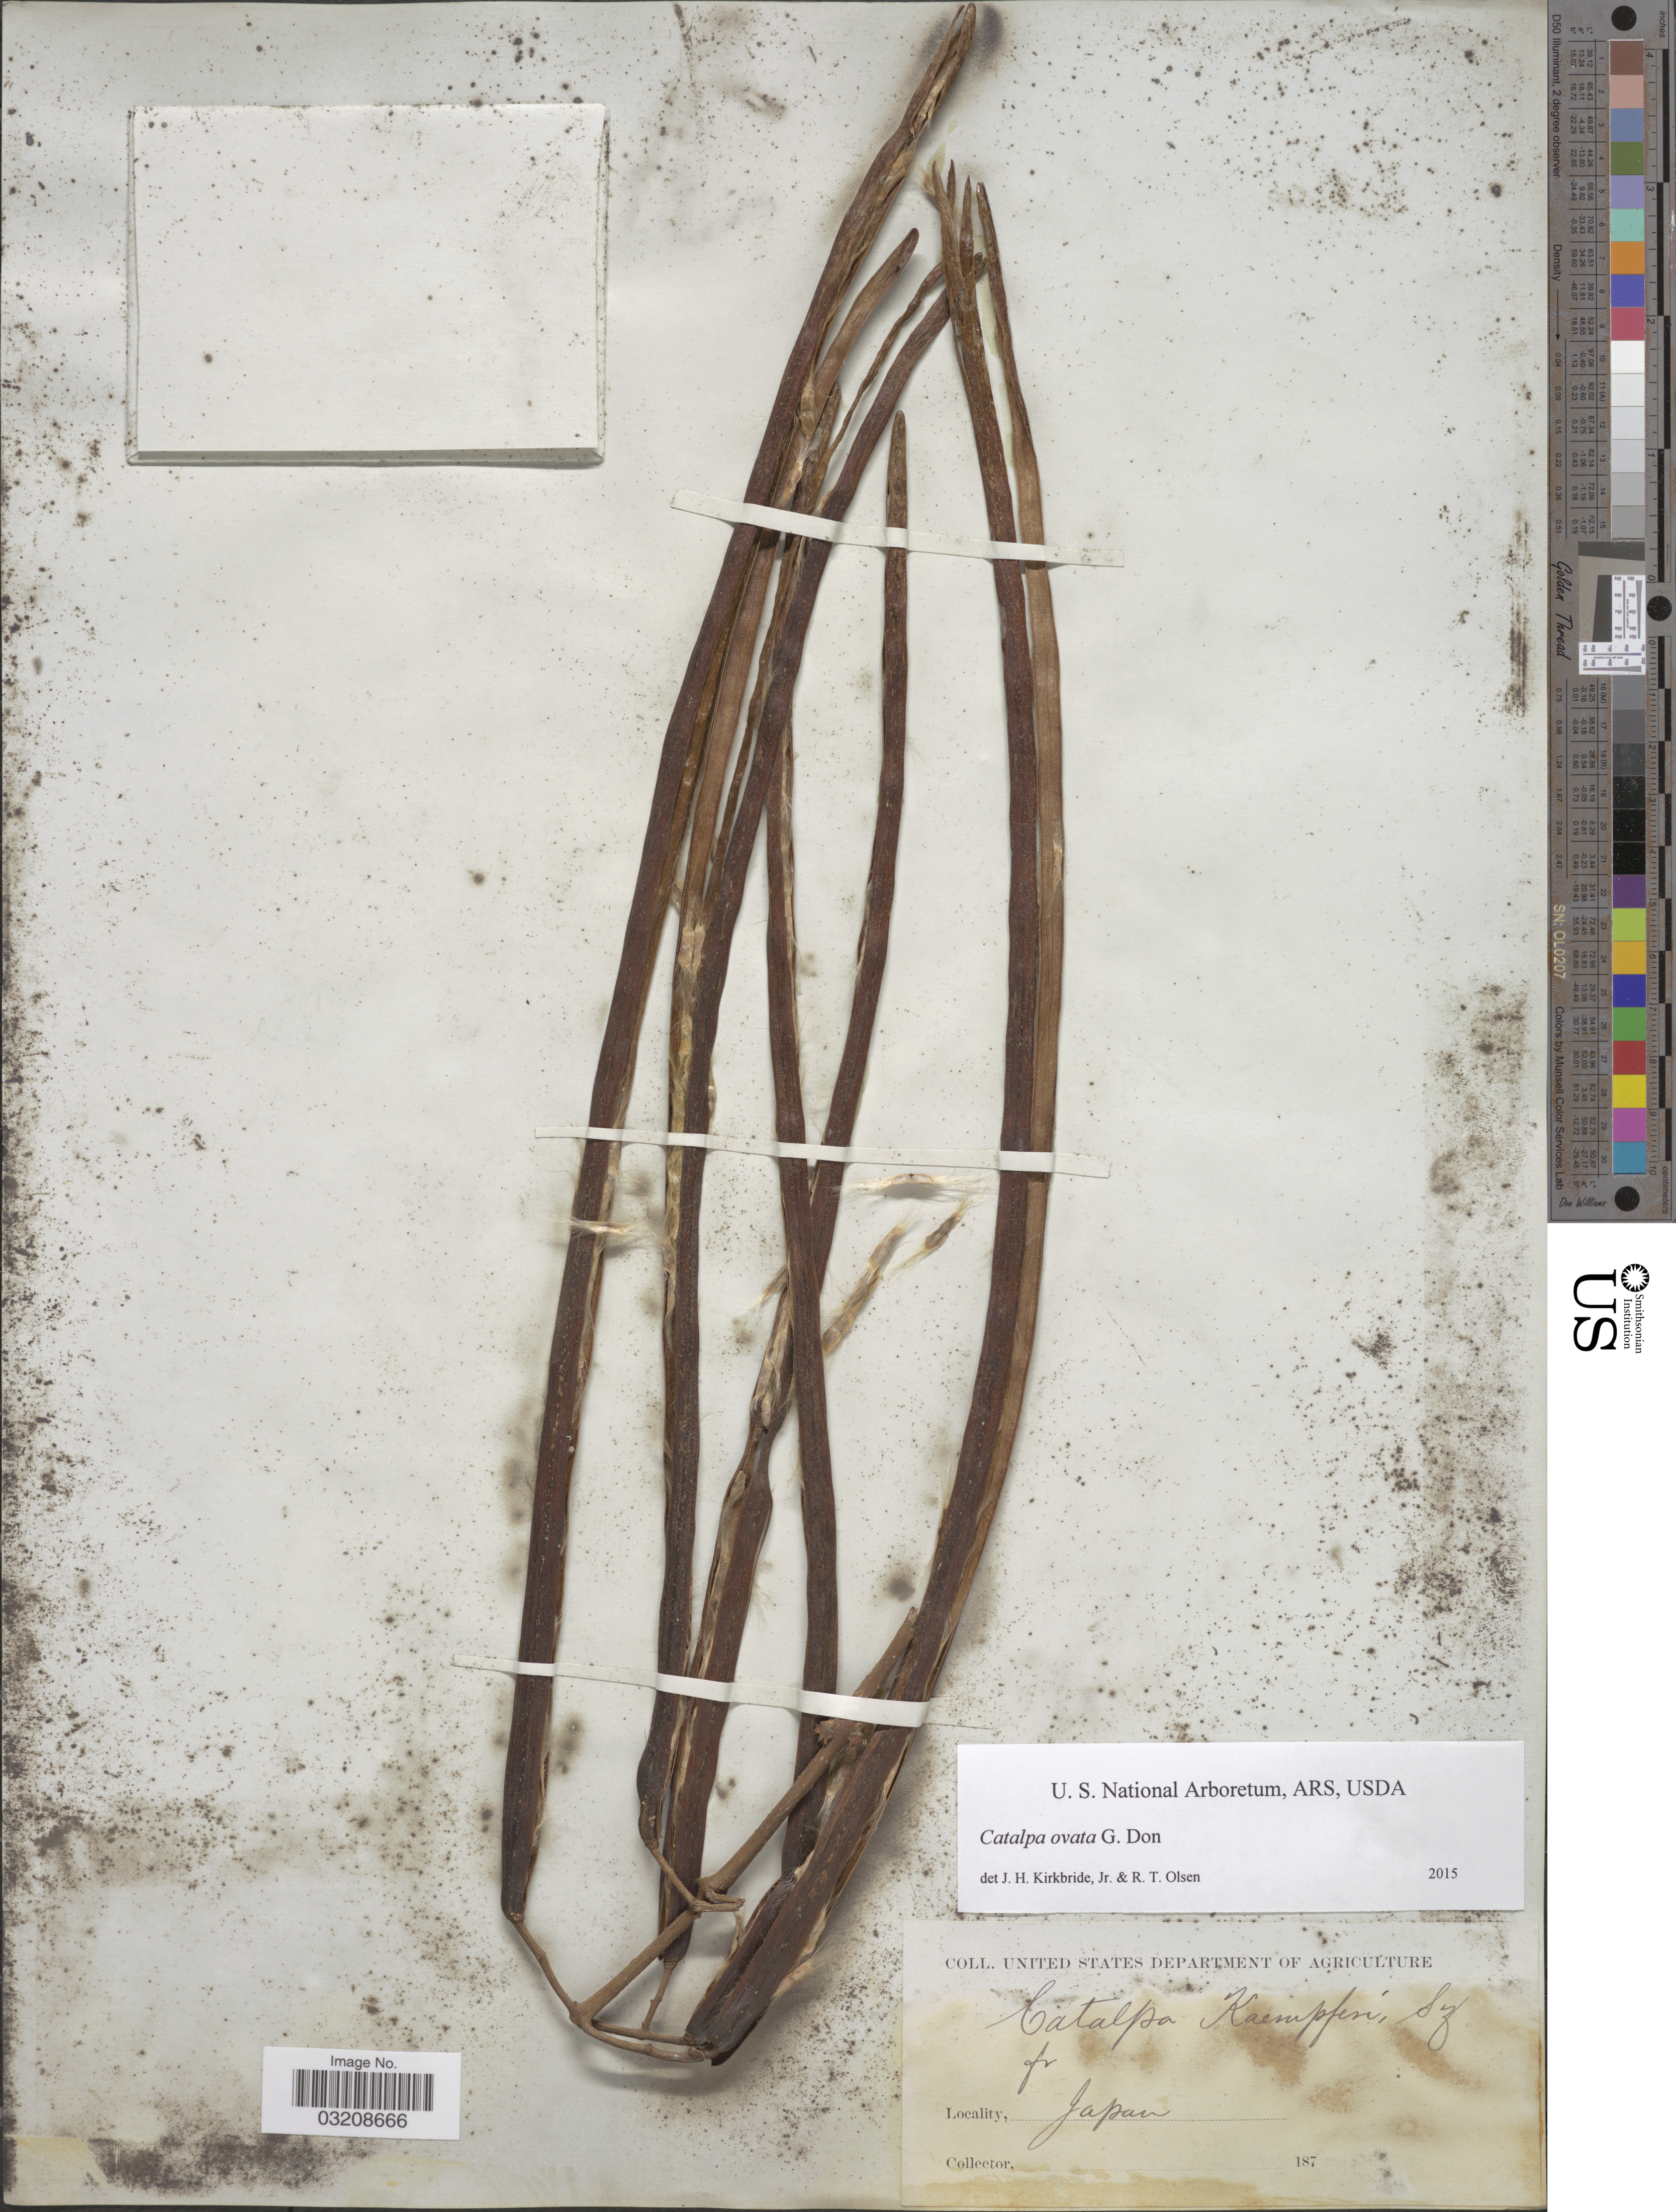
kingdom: Plantae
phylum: Tracheophyta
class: Magnoliopsida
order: Lamiales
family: Bignoniaceae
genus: Catalpa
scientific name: Catalpa ovata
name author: G. Don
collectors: ex herb. U. S. Department of Agriculture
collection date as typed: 187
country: Japan